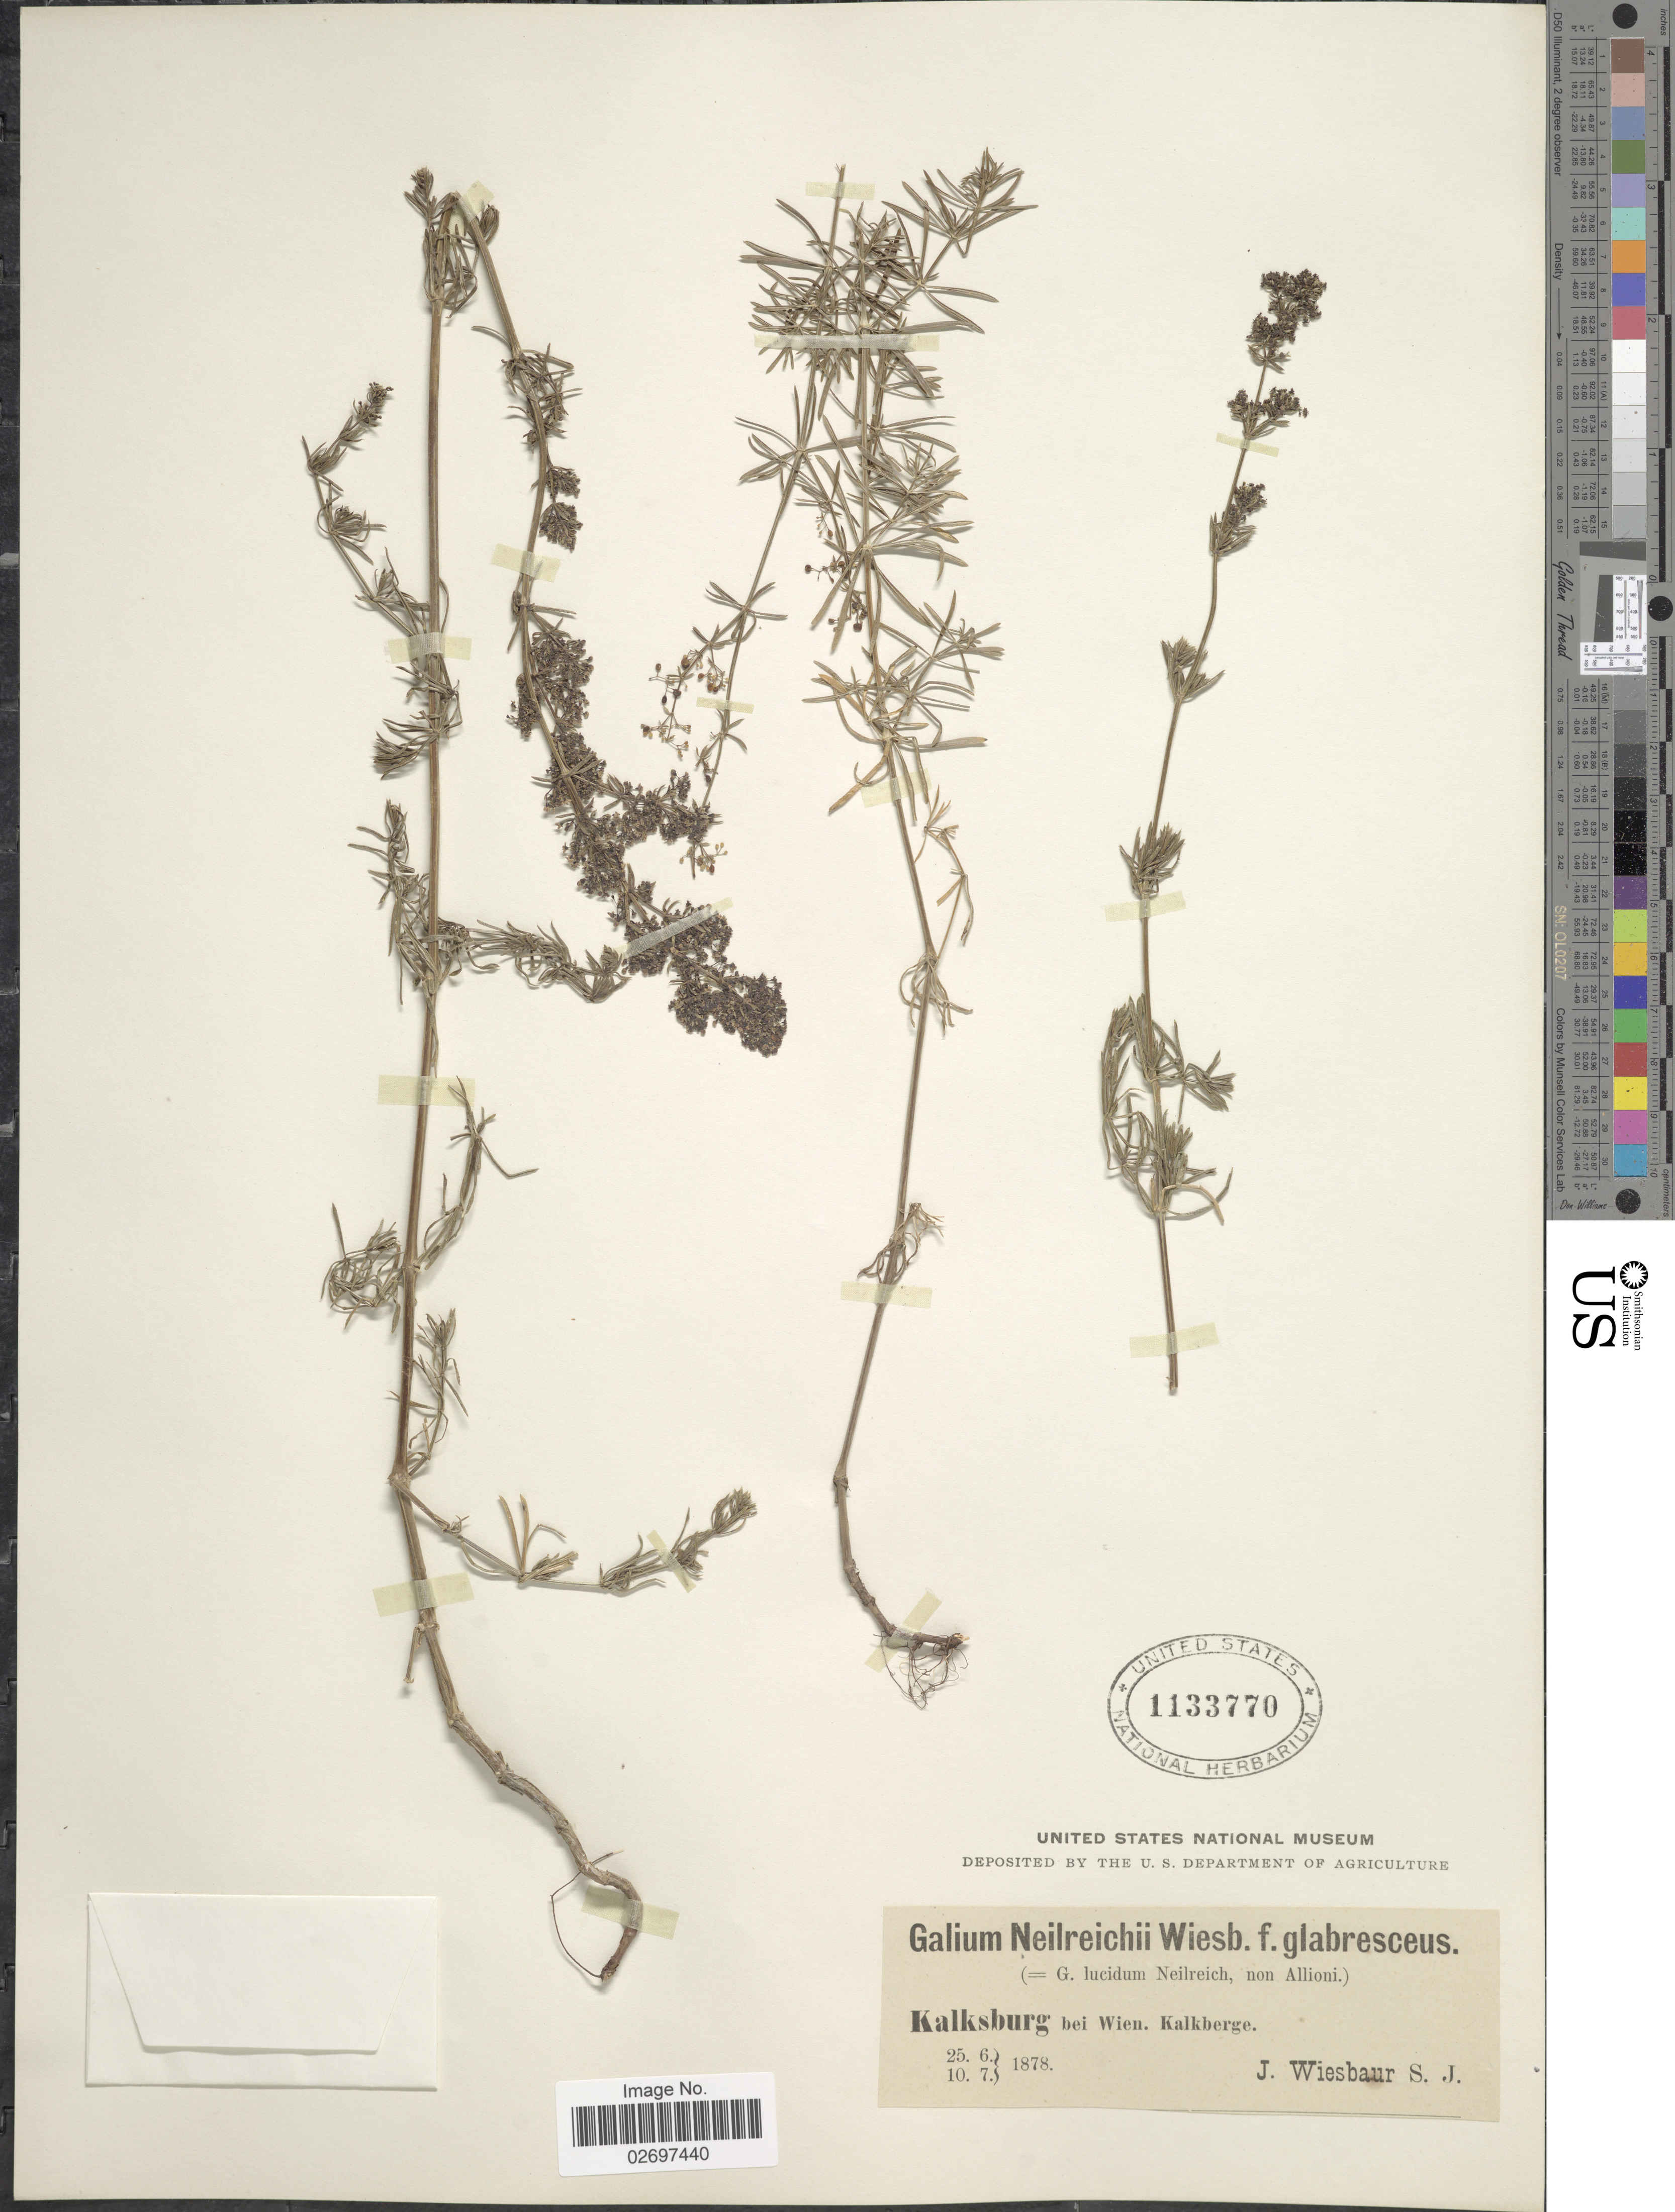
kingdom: Plantae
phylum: Tracheophyta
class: Magnoliopsida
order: Gentianales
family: Rubiaceae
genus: Galium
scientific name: Galium neilreichii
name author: (Beck) F. Herm.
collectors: J. B. Wiesbaur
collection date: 1878-06-25/1878-07-10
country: Austria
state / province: Wien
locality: Kalksburg bei Wien. Kalkberge.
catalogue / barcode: US 1133770